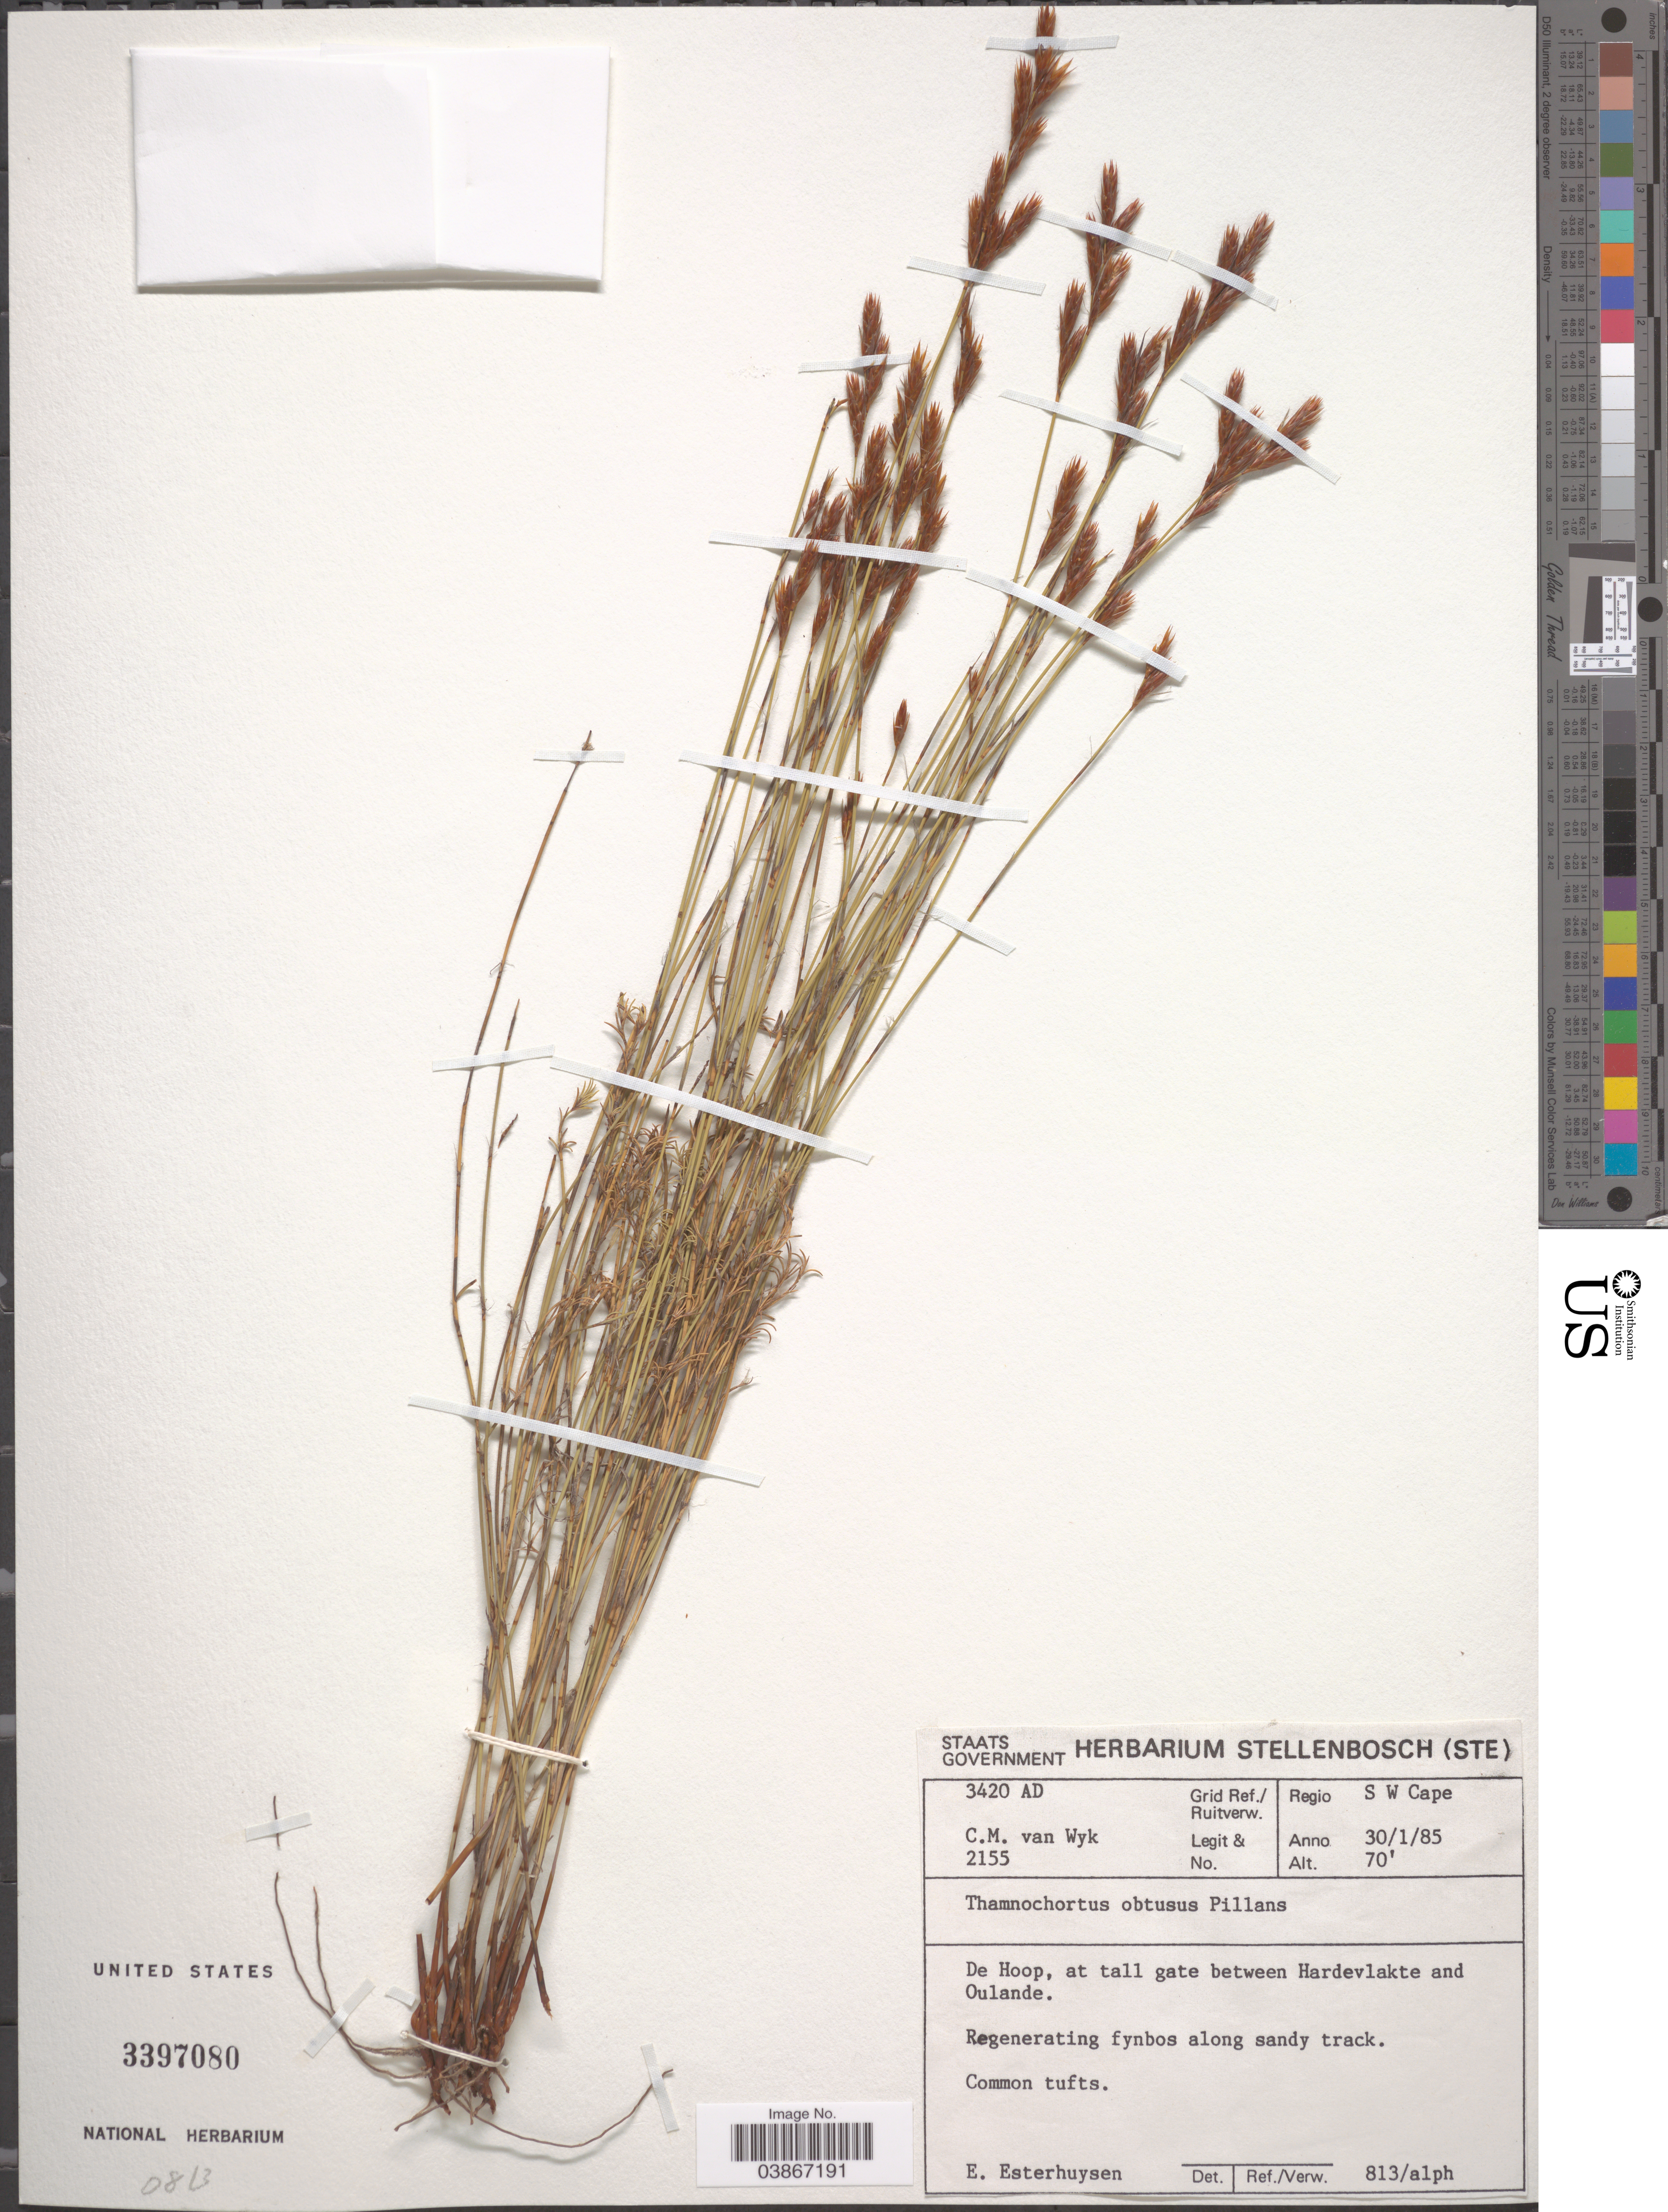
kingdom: Plantae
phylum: Tracheophyta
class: Liliopsida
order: Poales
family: Restionaceae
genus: Thamnochortus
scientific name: Thamnochortus obtusus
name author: Pillans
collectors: C. Van Wyk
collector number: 2155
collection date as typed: Transcribed d/m/y: 30/1/85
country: South Africa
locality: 3420 AD Grid Ref./Ruitverw. Regio S W Cape. De Hoop, at tall gate between Hardevlakte and Oulande.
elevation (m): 21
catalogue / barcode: US 3397080